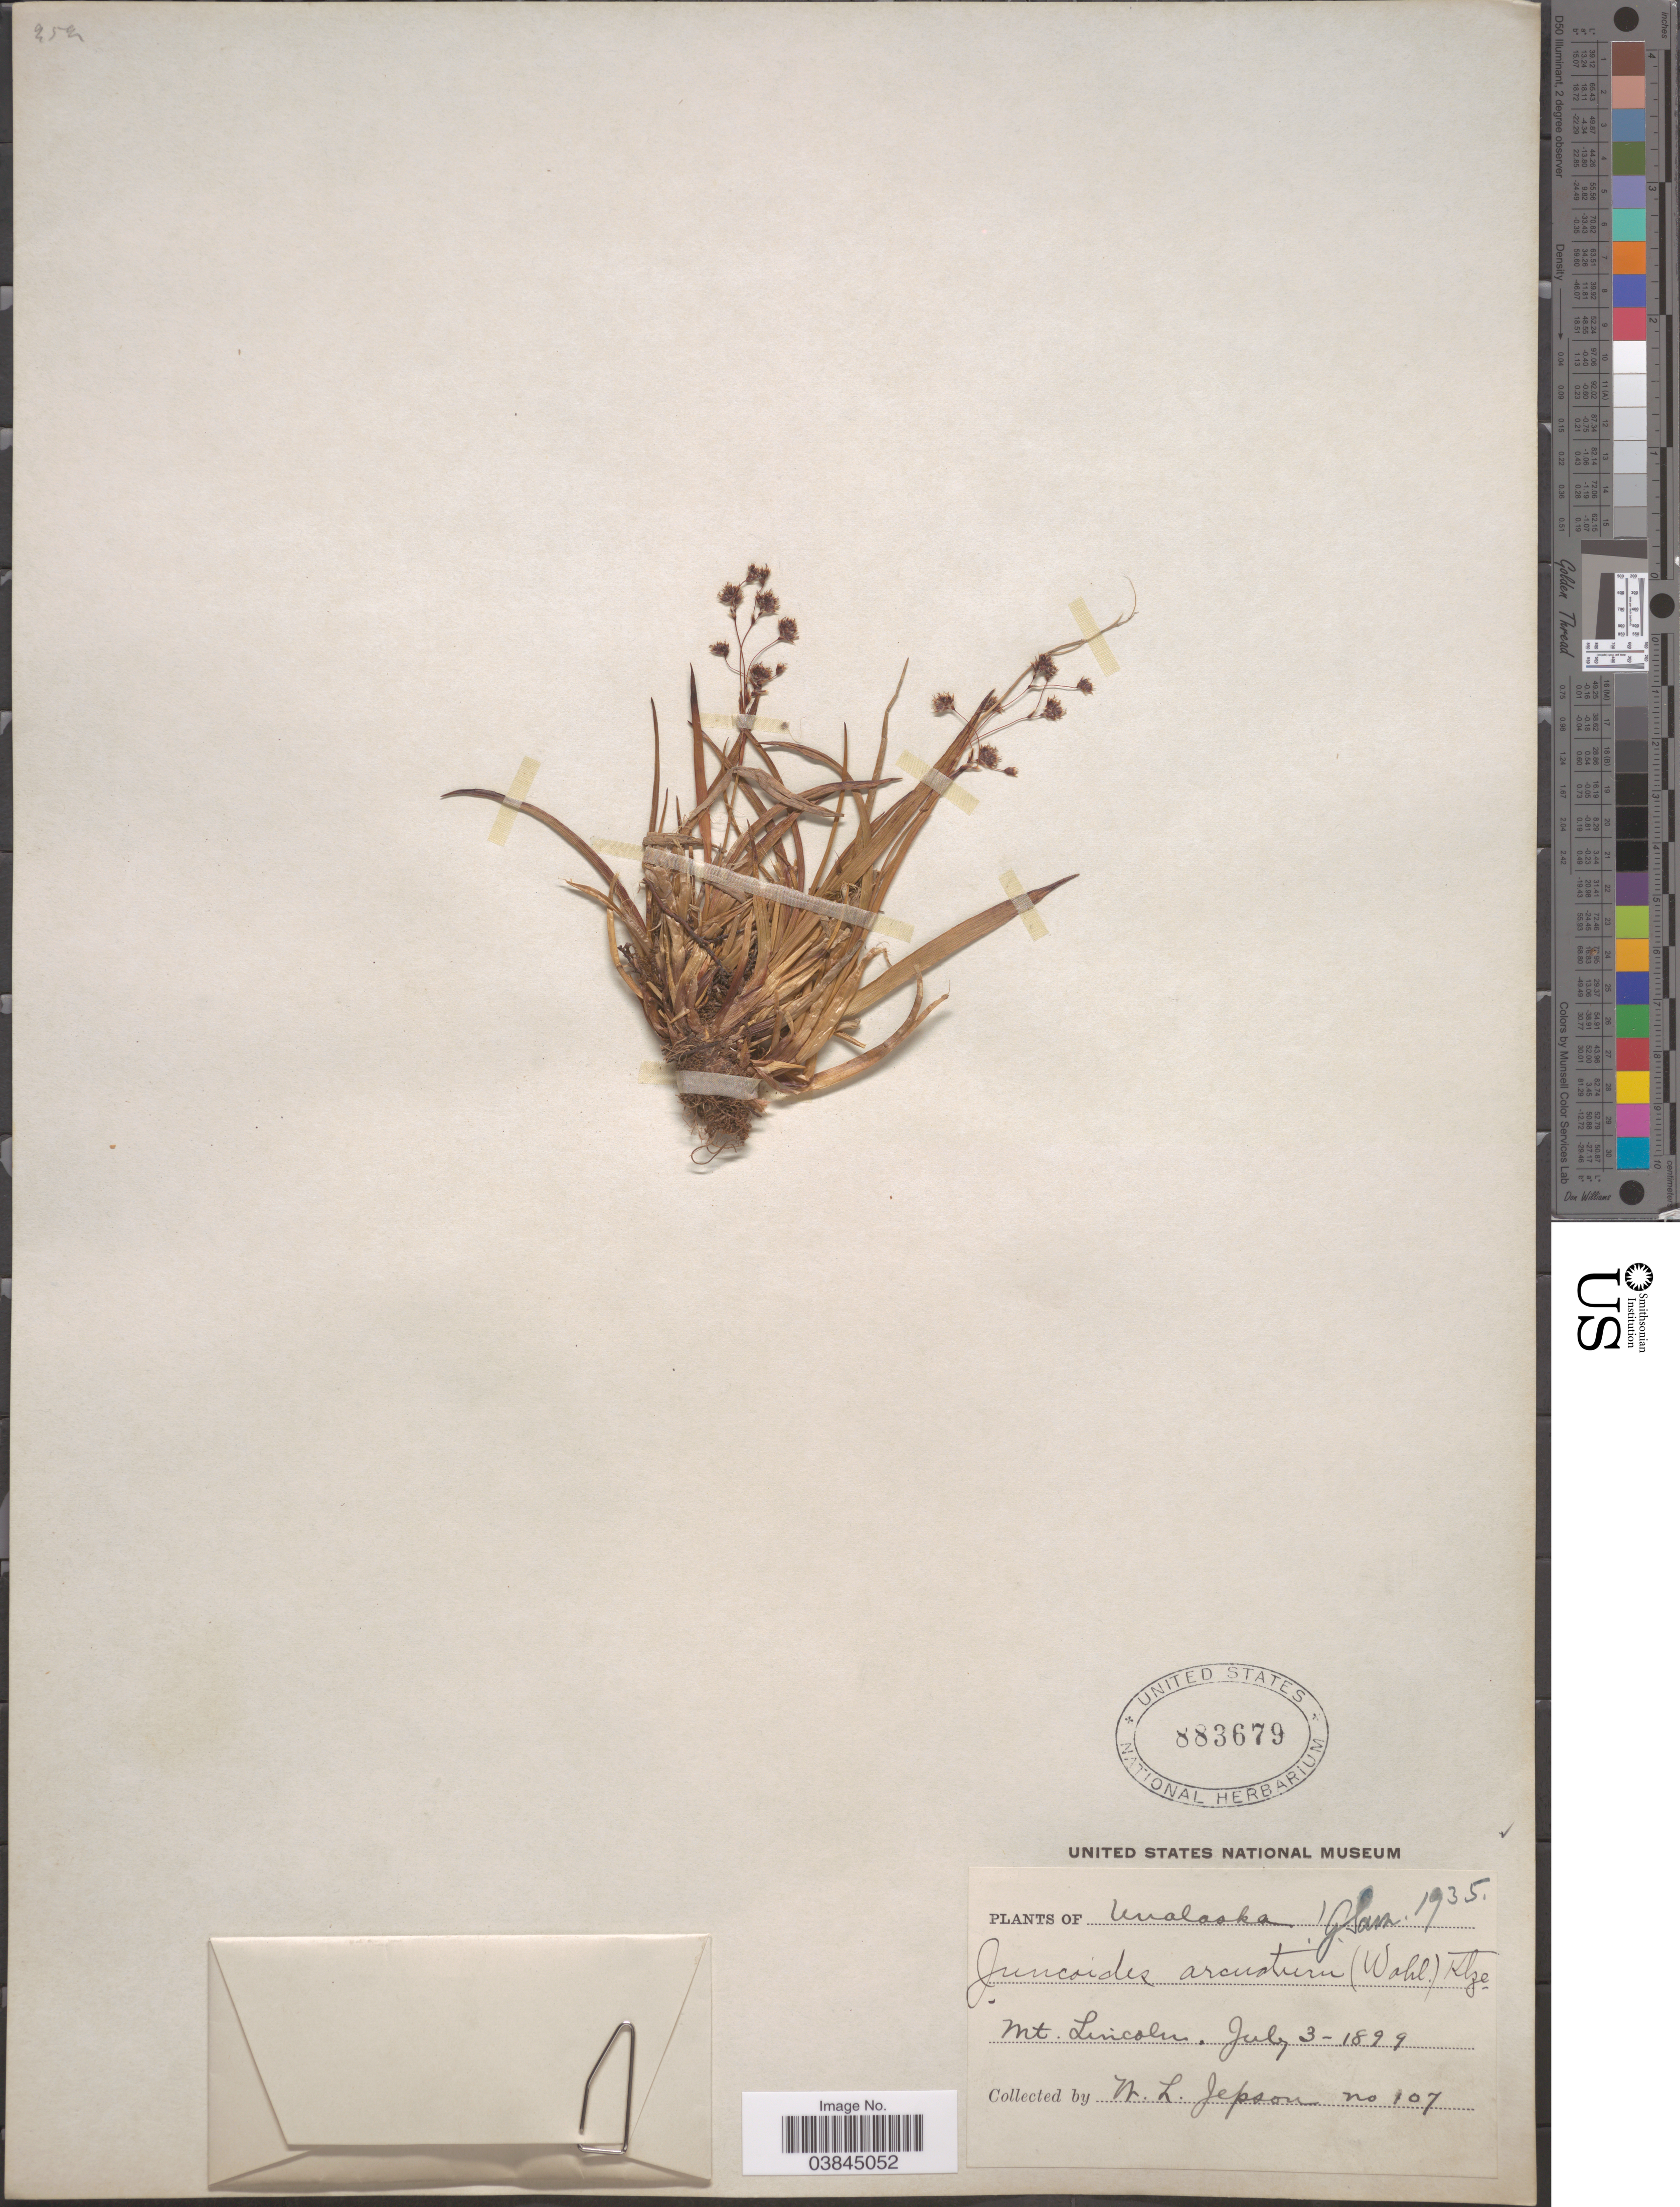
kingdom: Plantae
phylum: Tracheophyta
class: Liliopsida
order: Poales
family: Juncaceae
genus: Luzula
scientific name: Luzula arcuata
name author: (Wahlenb.) Sw.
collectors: W. L. Jepson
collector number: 107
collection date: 1899-07-03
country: United States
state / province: Alaska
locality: Unalaska. Mt. Lincoln.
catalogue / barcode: US 883679